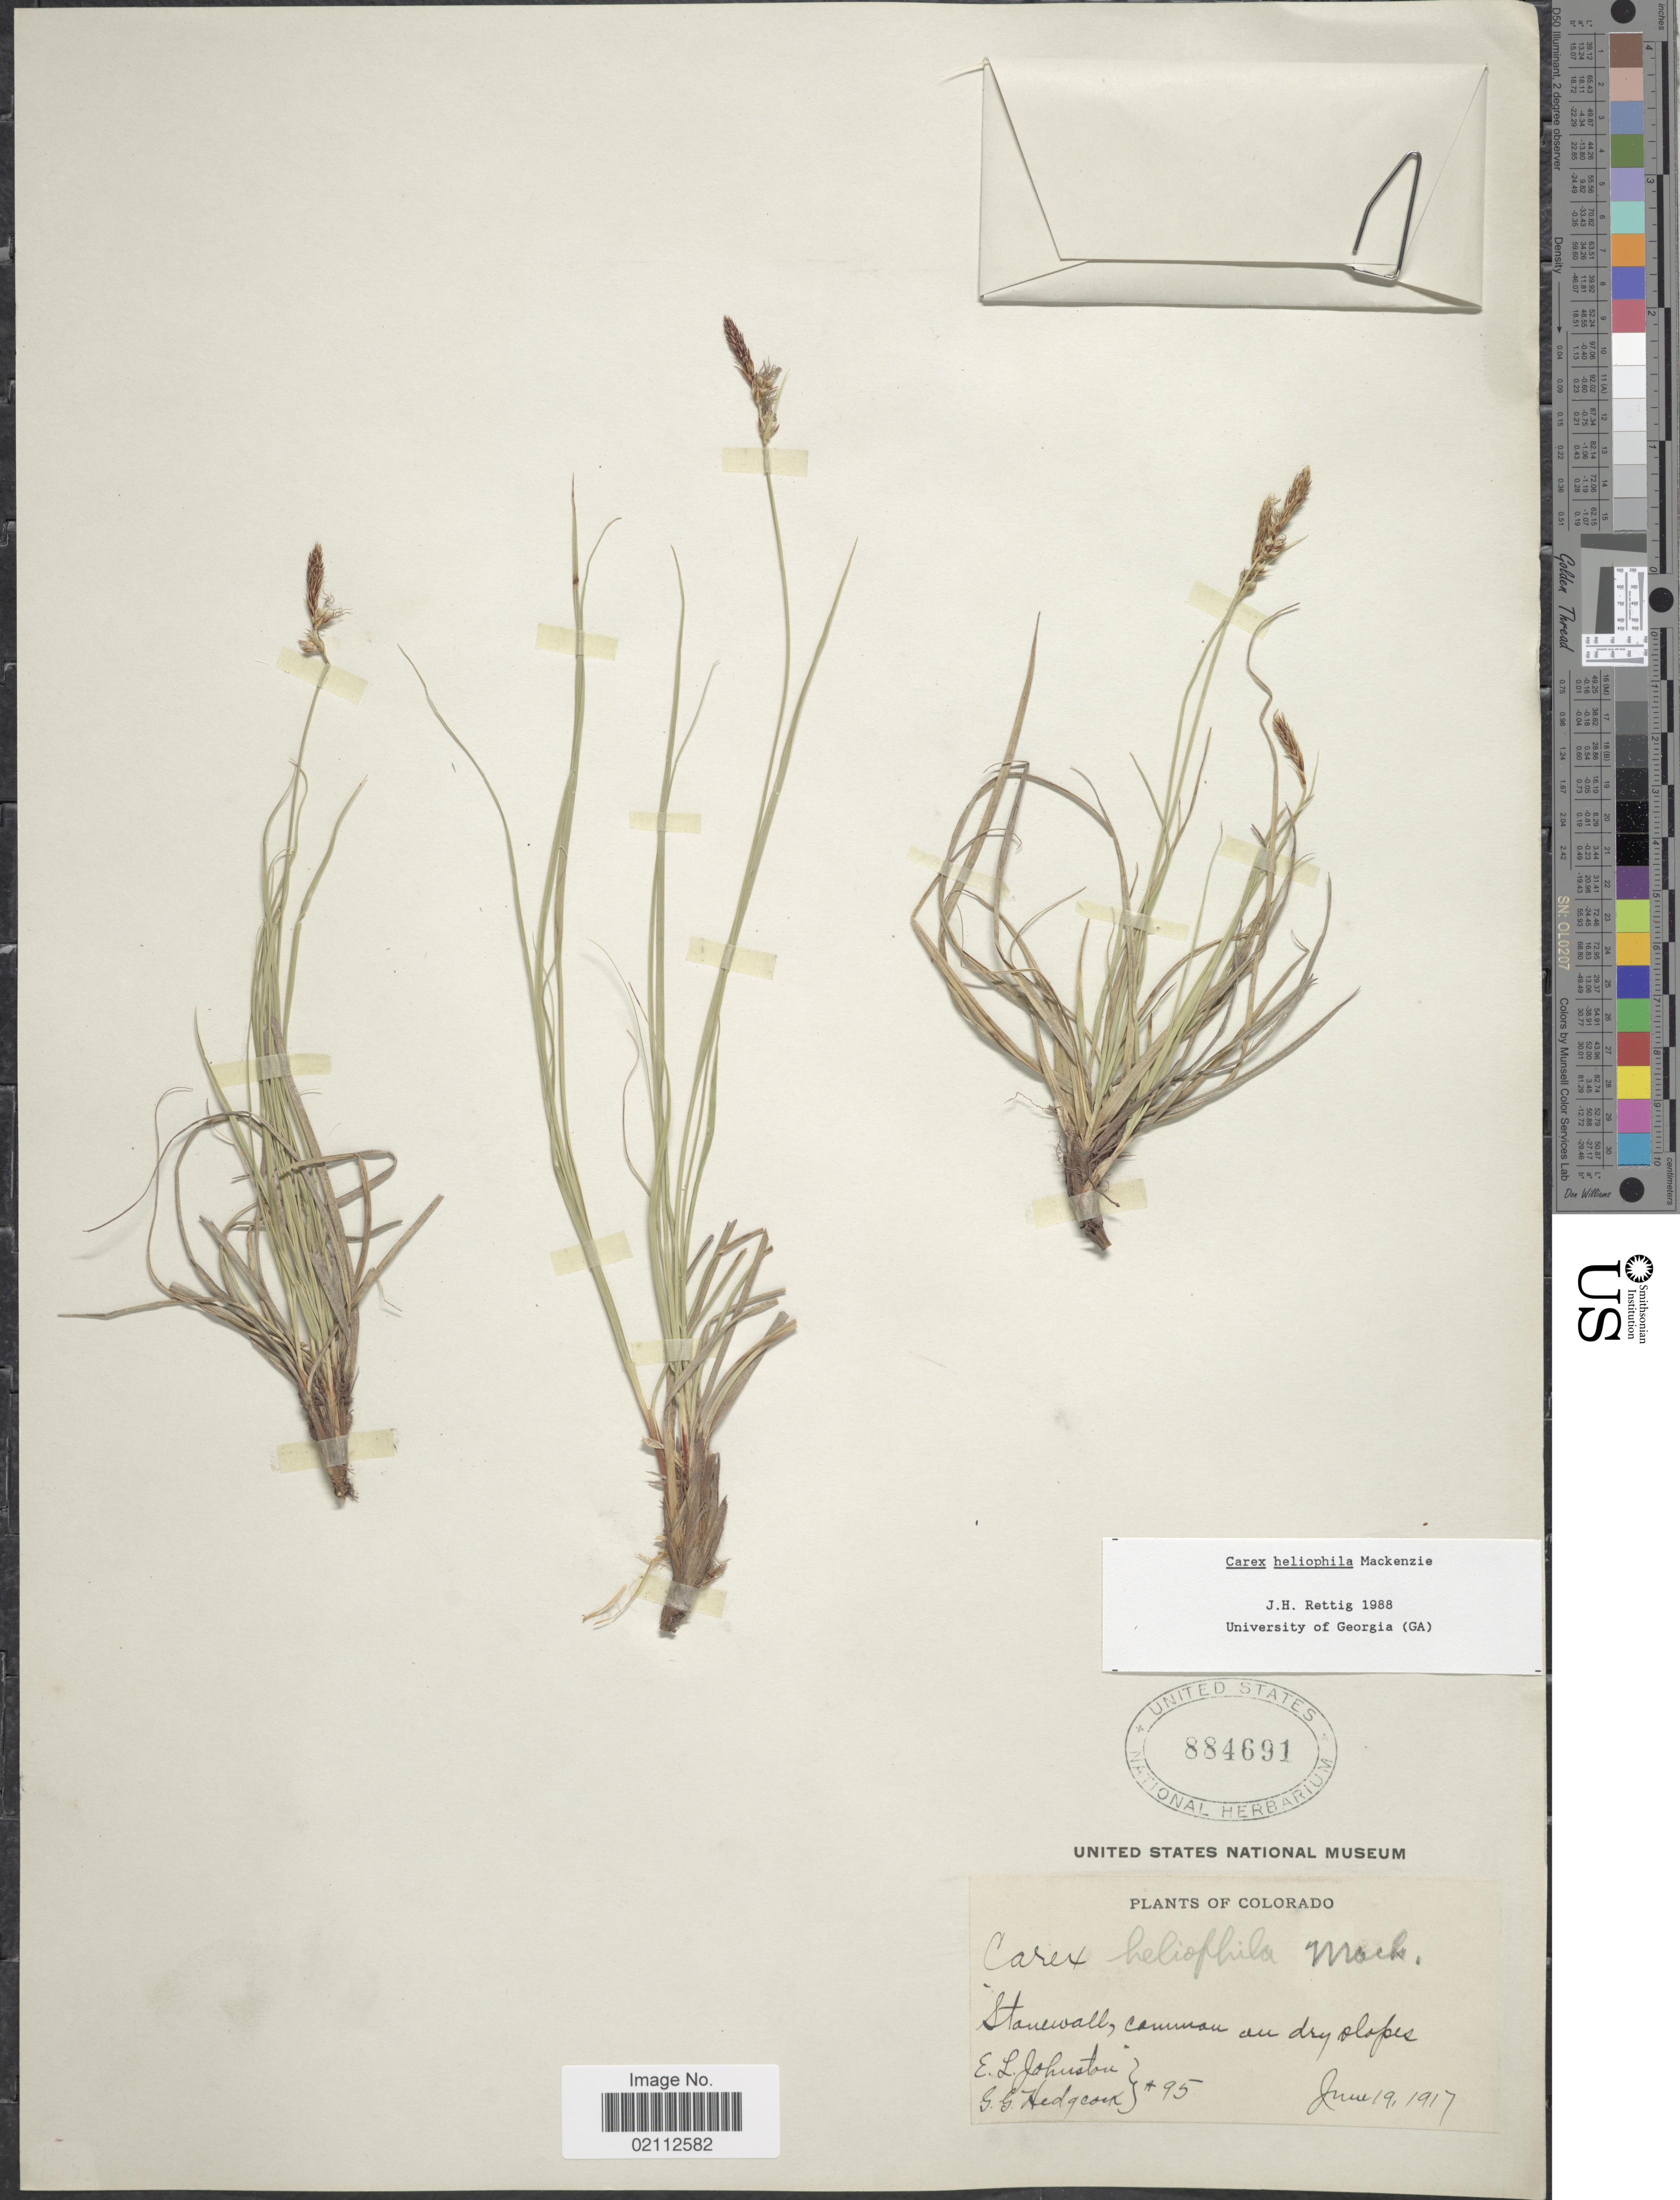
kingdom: Plantae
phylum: Tracheophyta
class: Liliopsida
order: Poales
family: Cyperaceae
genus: Carex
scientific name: Carex heliophila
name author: Mack.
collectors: E. L. Johnston & G. Hedgcock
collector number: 95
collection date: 1917-06-19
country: United States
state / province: Colorado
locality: Stonewalls, common on dry slopes.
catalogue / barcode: US 884691